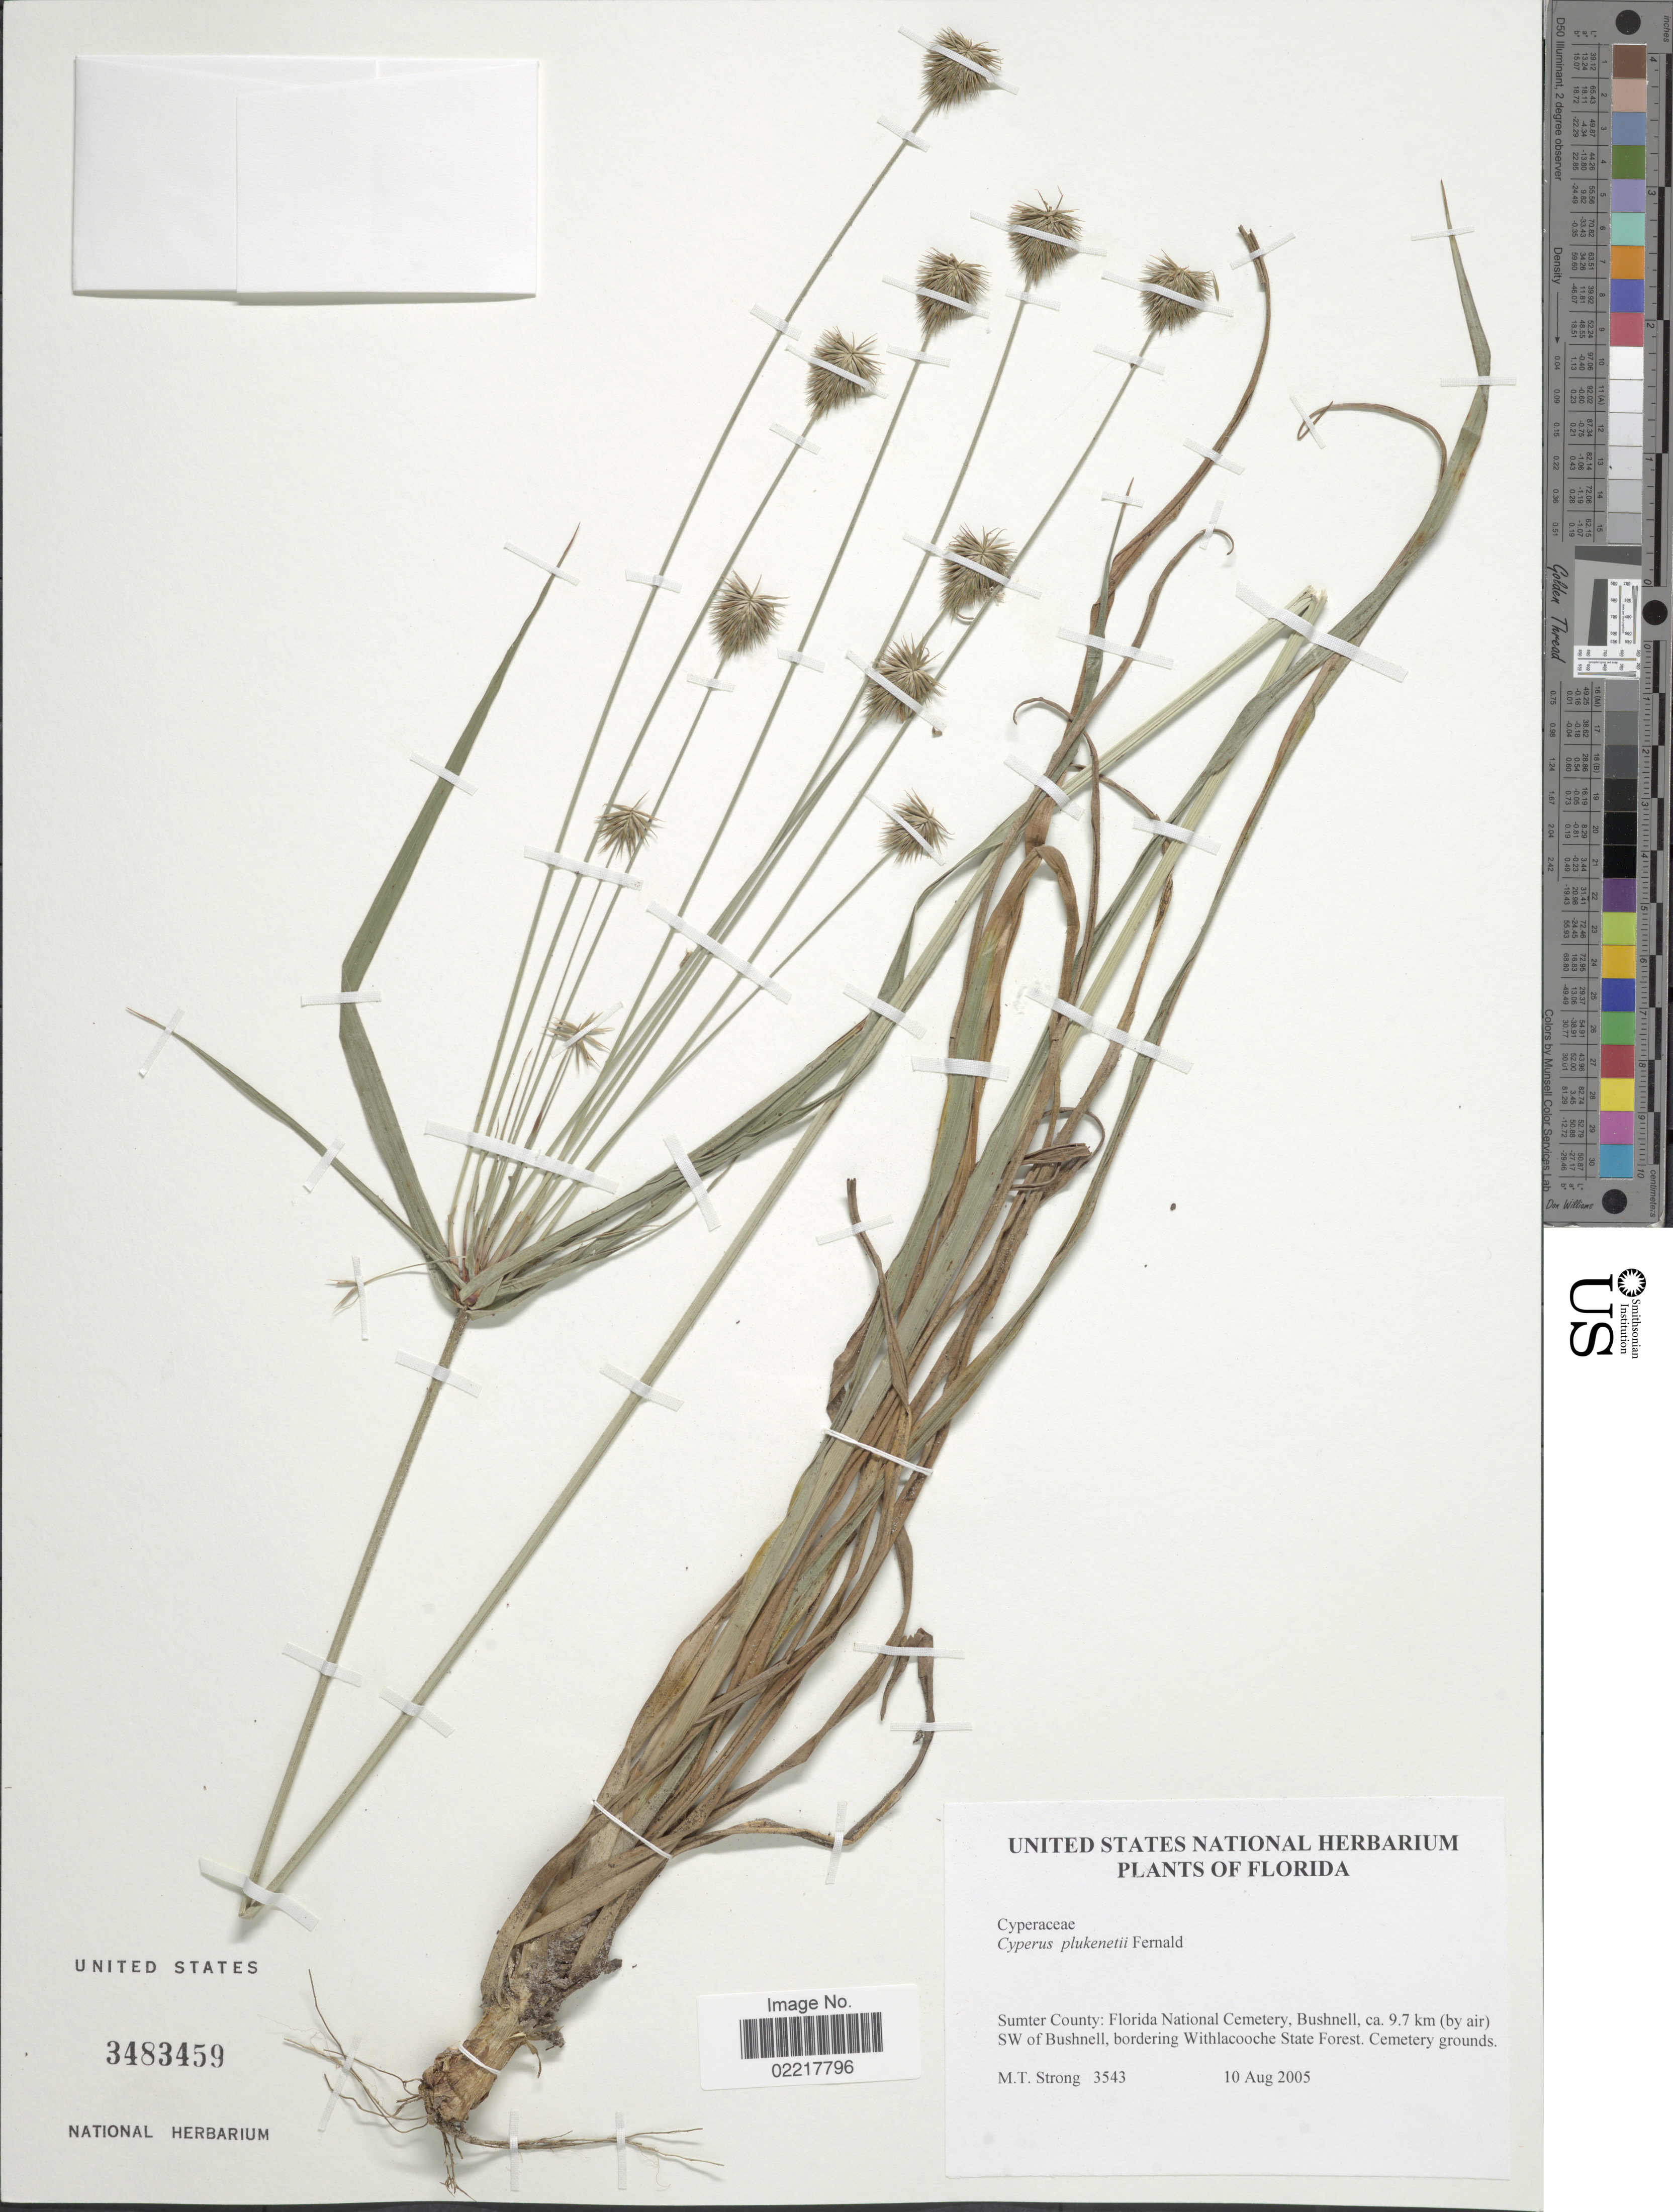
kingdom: Plantae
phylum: Tracheophyta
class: Liliopsida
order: Poales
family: Cyperaceae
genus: Cyperus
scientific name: Cyperus plukenetii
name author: Fernald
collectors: M. T. Strong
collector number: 3543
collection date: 2005-08-10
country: United States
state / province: Florida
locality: Sumter County: florida National Cemetary, Bushnell, ca. 9.7 km (by air) SW of Bushnell, bordering Withlacooche State Forest. Cemetery grounds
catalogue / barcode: US 3483459